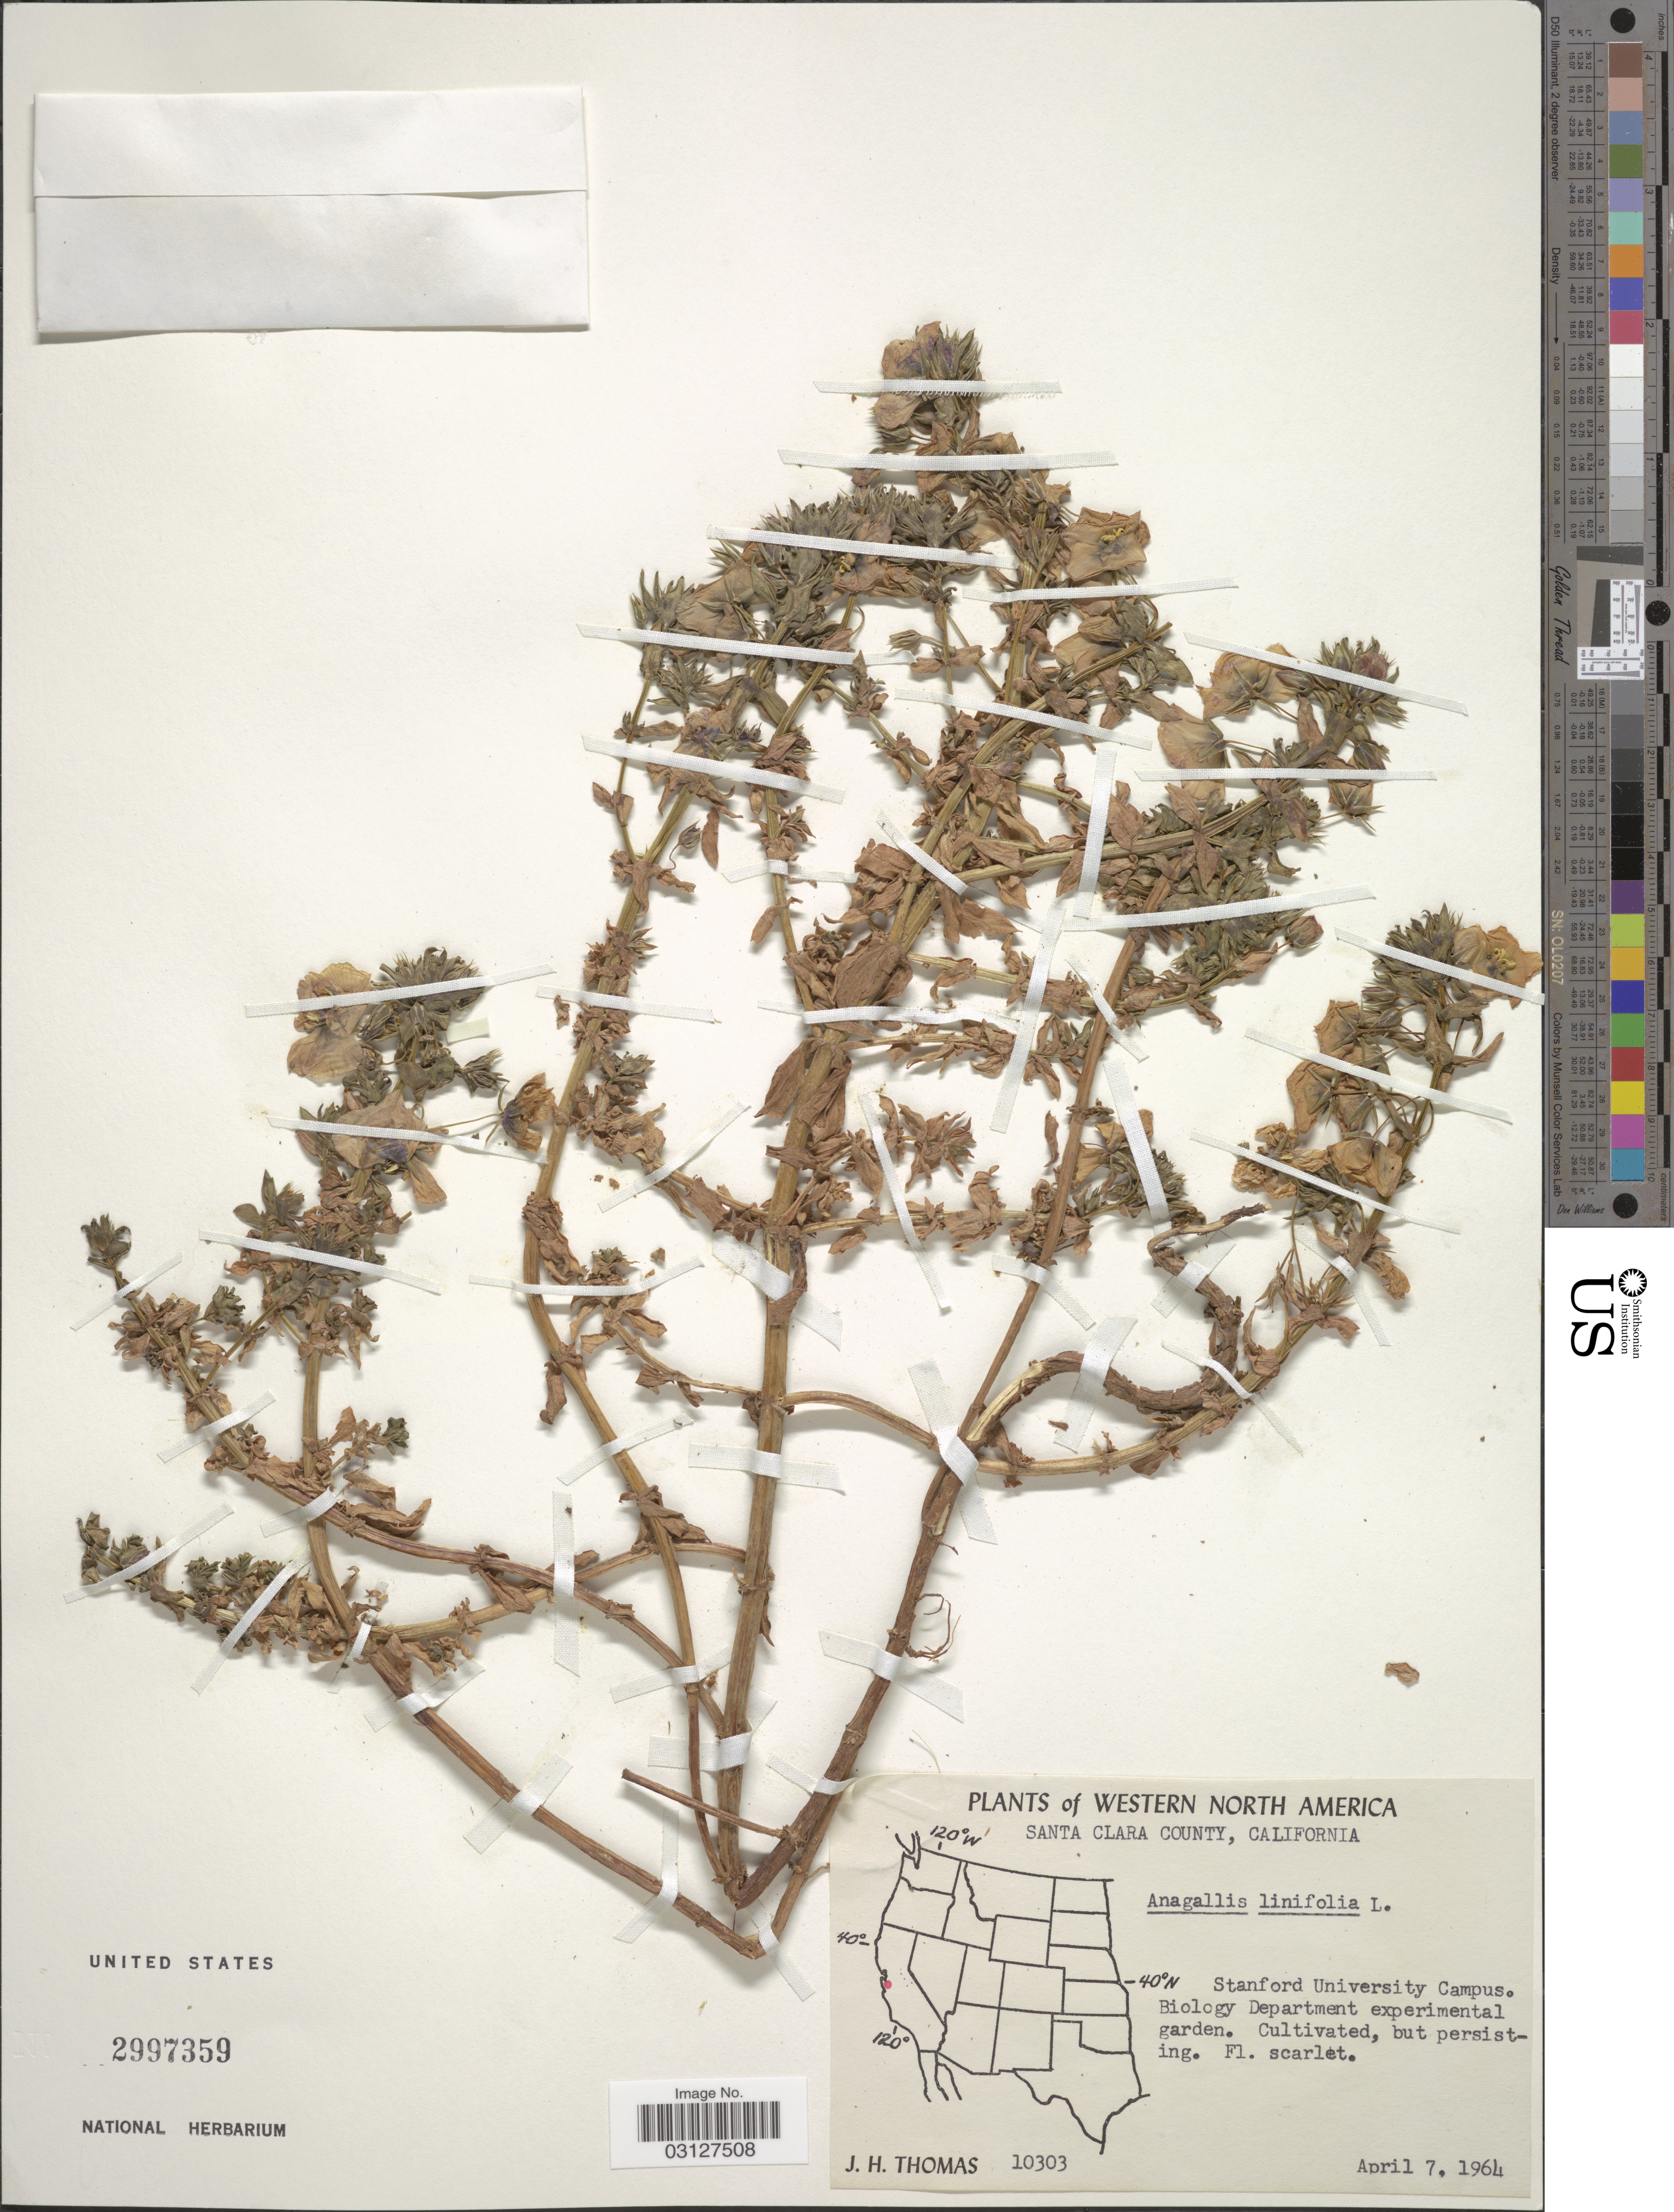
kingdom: Plantae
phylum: Tracheophyta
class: Magnoliopsida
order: Ericales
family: Primulaceae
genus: Anagallis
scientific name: Anagallis arvensis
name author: L.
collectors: J. H. Thomas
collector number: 10303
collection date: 1964-04-07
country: United States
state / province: California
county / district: Santa Clara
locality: Western North America. Santa Clara County. Stanford University Campus. Biology Department experimental garden.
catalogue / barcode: US 2997359